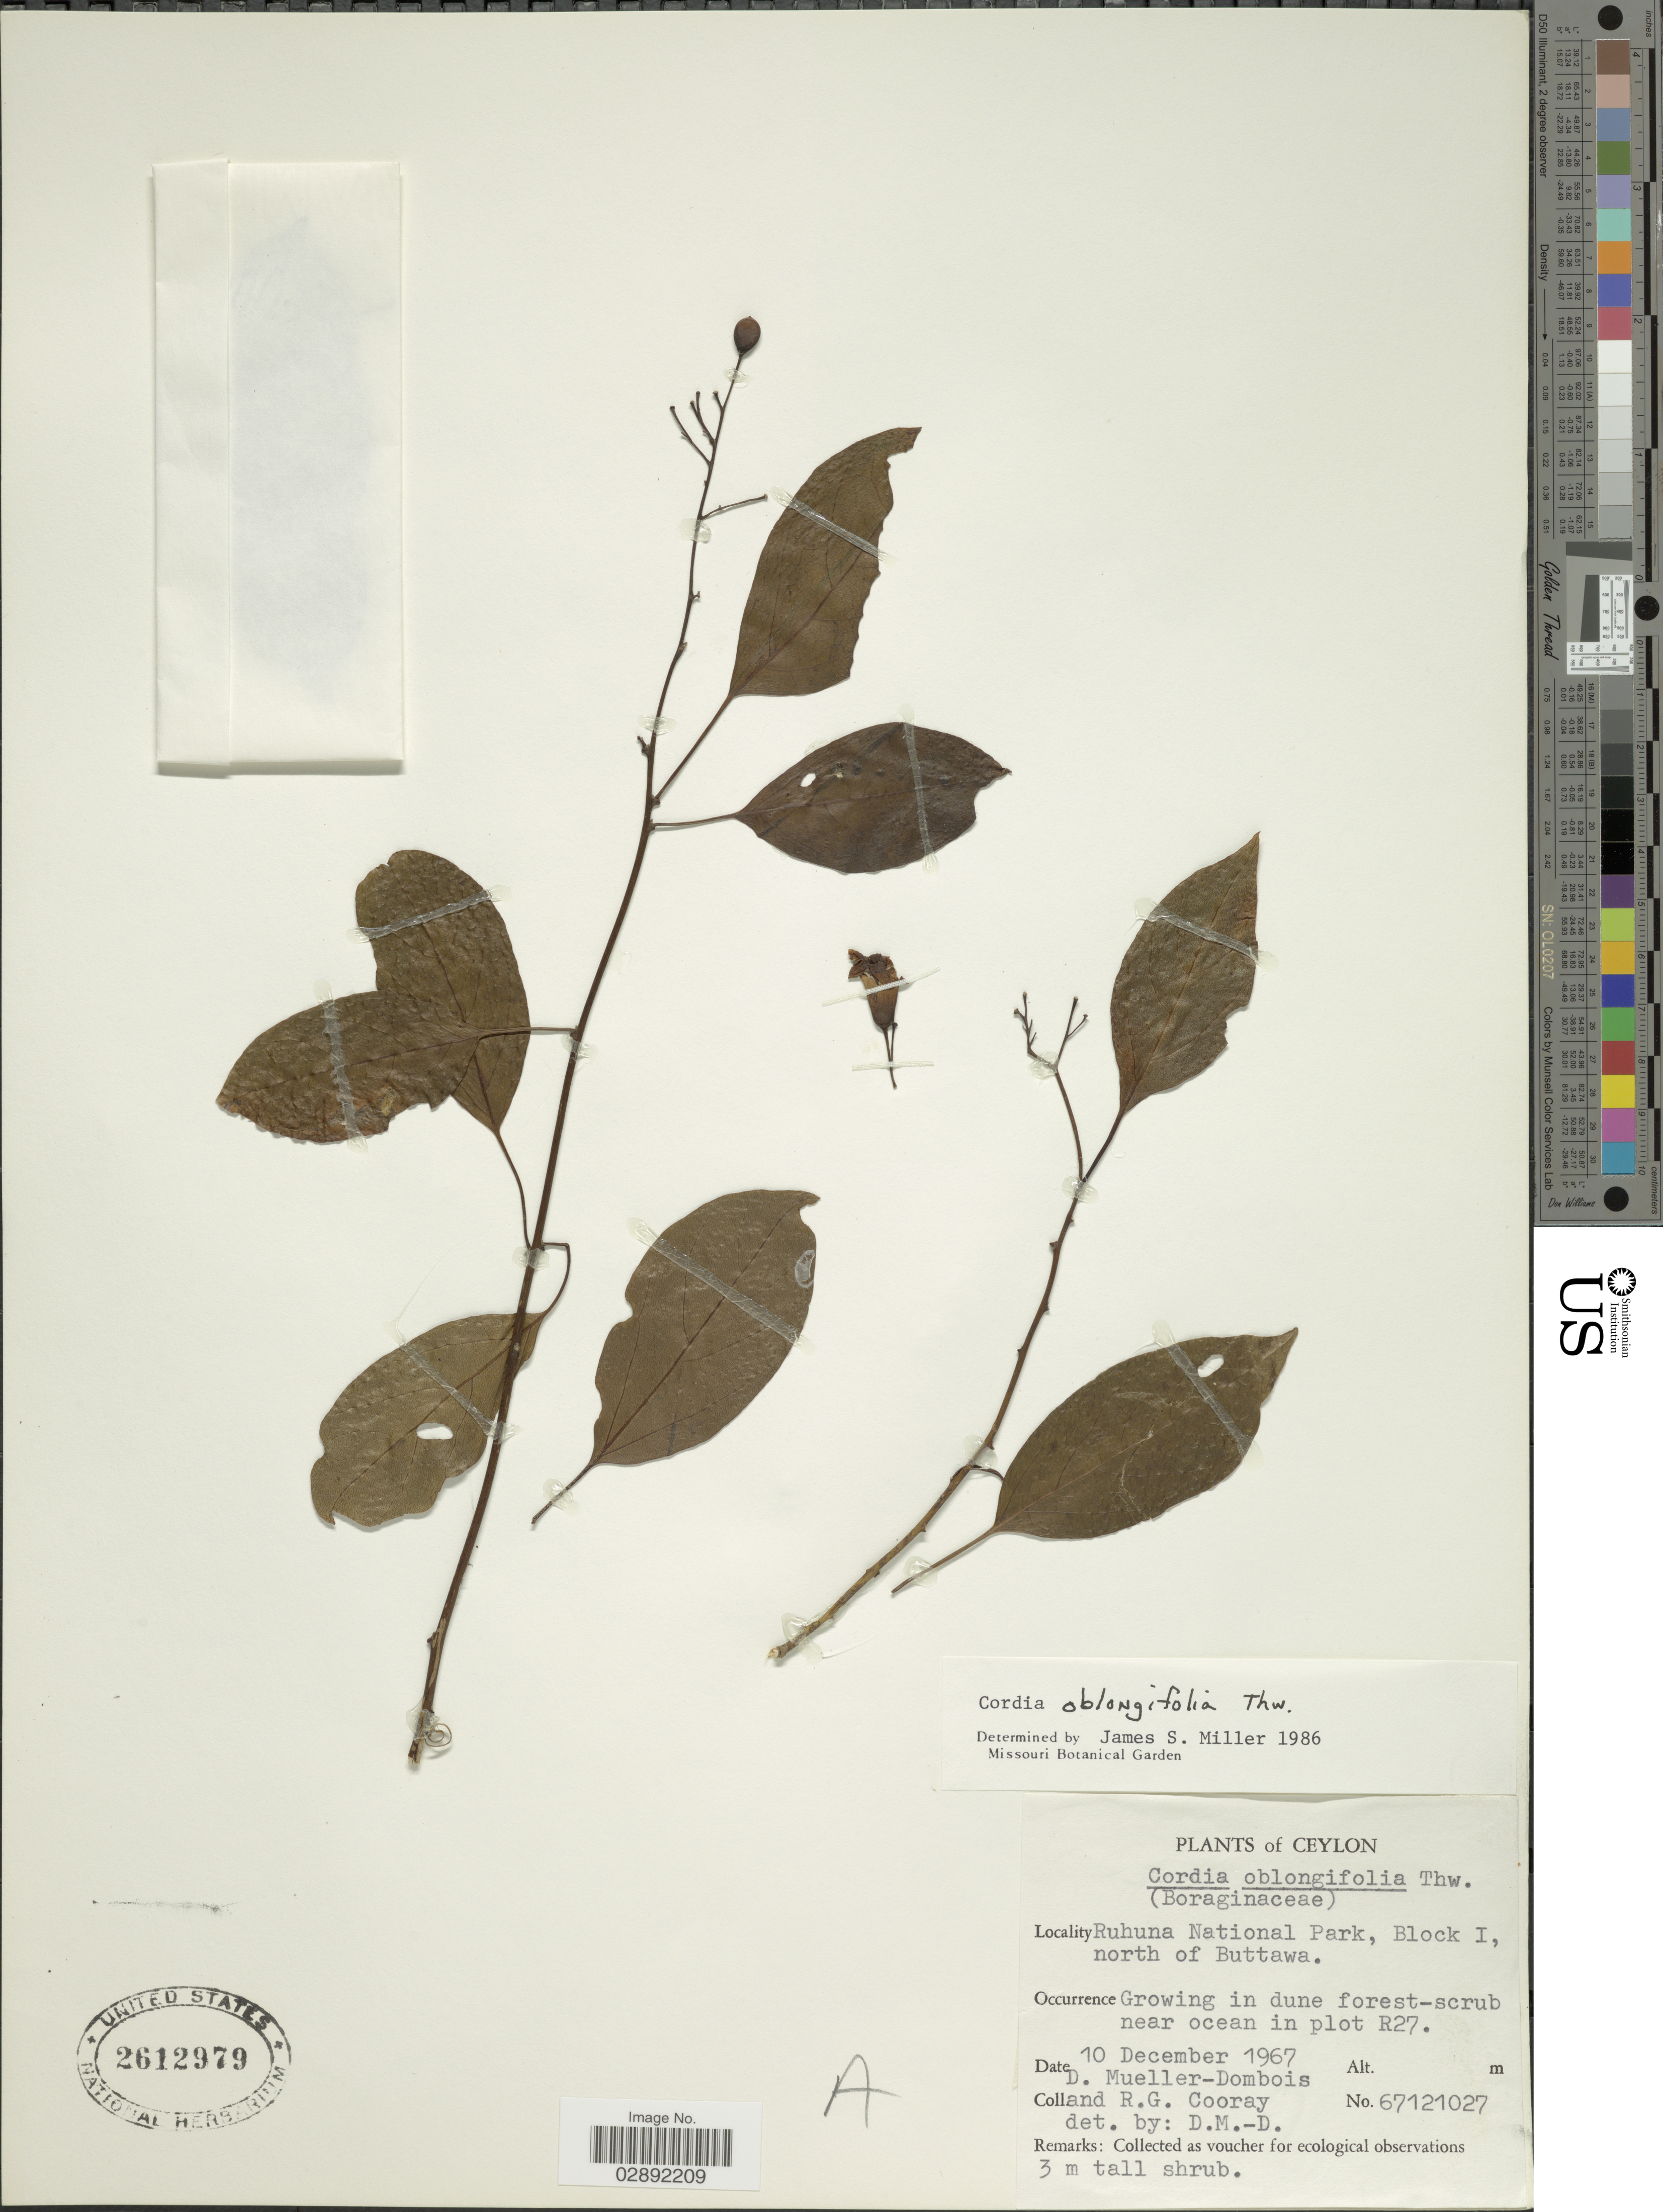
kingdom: Plantae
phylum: Tracheophyta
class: Magnoliopsida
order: Boraginales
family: Cordiaceae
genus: Cordia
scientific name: Cordia oblongifolia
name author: Thwaites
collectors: D. Mueller-Dombois & R. Cooray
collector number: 67121027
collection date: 1967-12-10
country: Sri Lanka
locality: Ceylon. Ruhuna National Park, Block I, north of Buttawa. Near ocean in plot R27.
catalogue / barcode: US 2612979